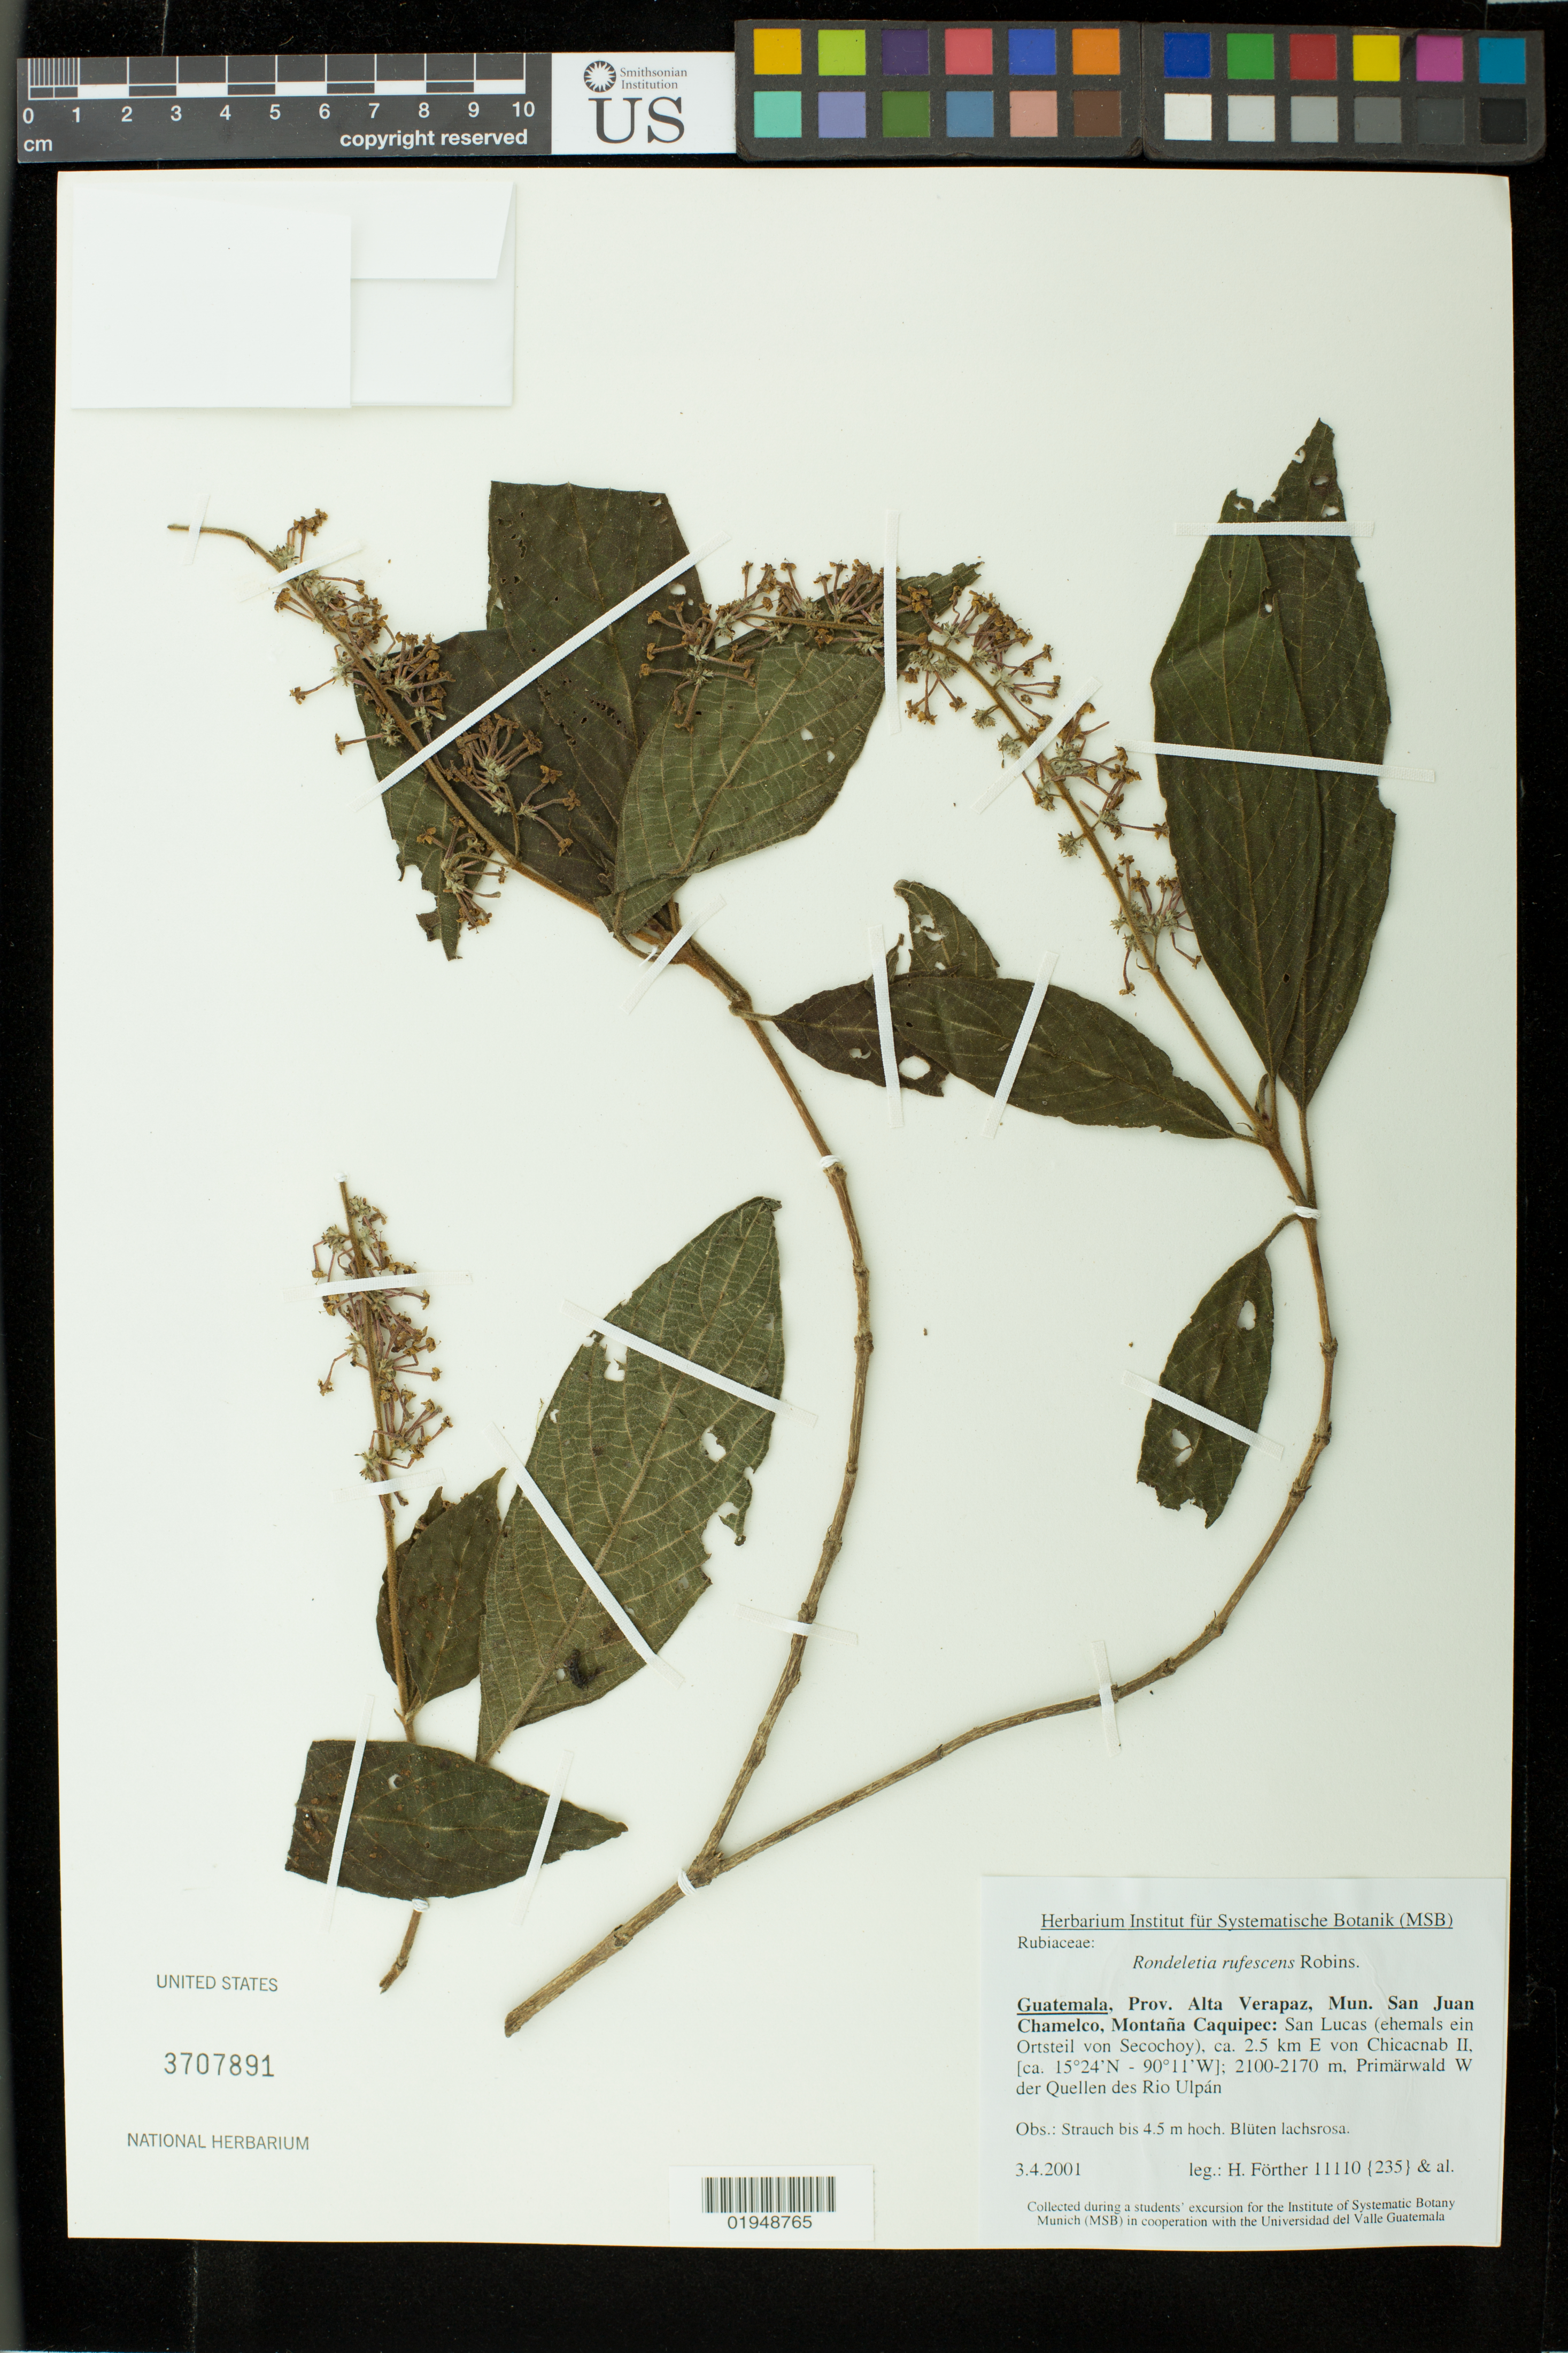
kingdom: Plantae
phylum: Tracheophyta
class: Magnoliopsida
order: Gentianales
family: Rubiaceae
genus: Rondeletia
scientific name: Rondeletia rufescens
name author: B.L. Rob.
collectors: H. Förther & et al.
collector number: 11110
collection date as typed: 3.4.2001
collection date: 2001-04-03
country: Guatemala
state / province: Alta Verapaz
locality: San Juan Chamelco, Montaña Caquipec, San Lucas (ehemals ein Orsteil von Secochoy), ca. 2.5 km E von Chicacnab II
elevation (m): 2100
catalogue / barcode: US 3707891